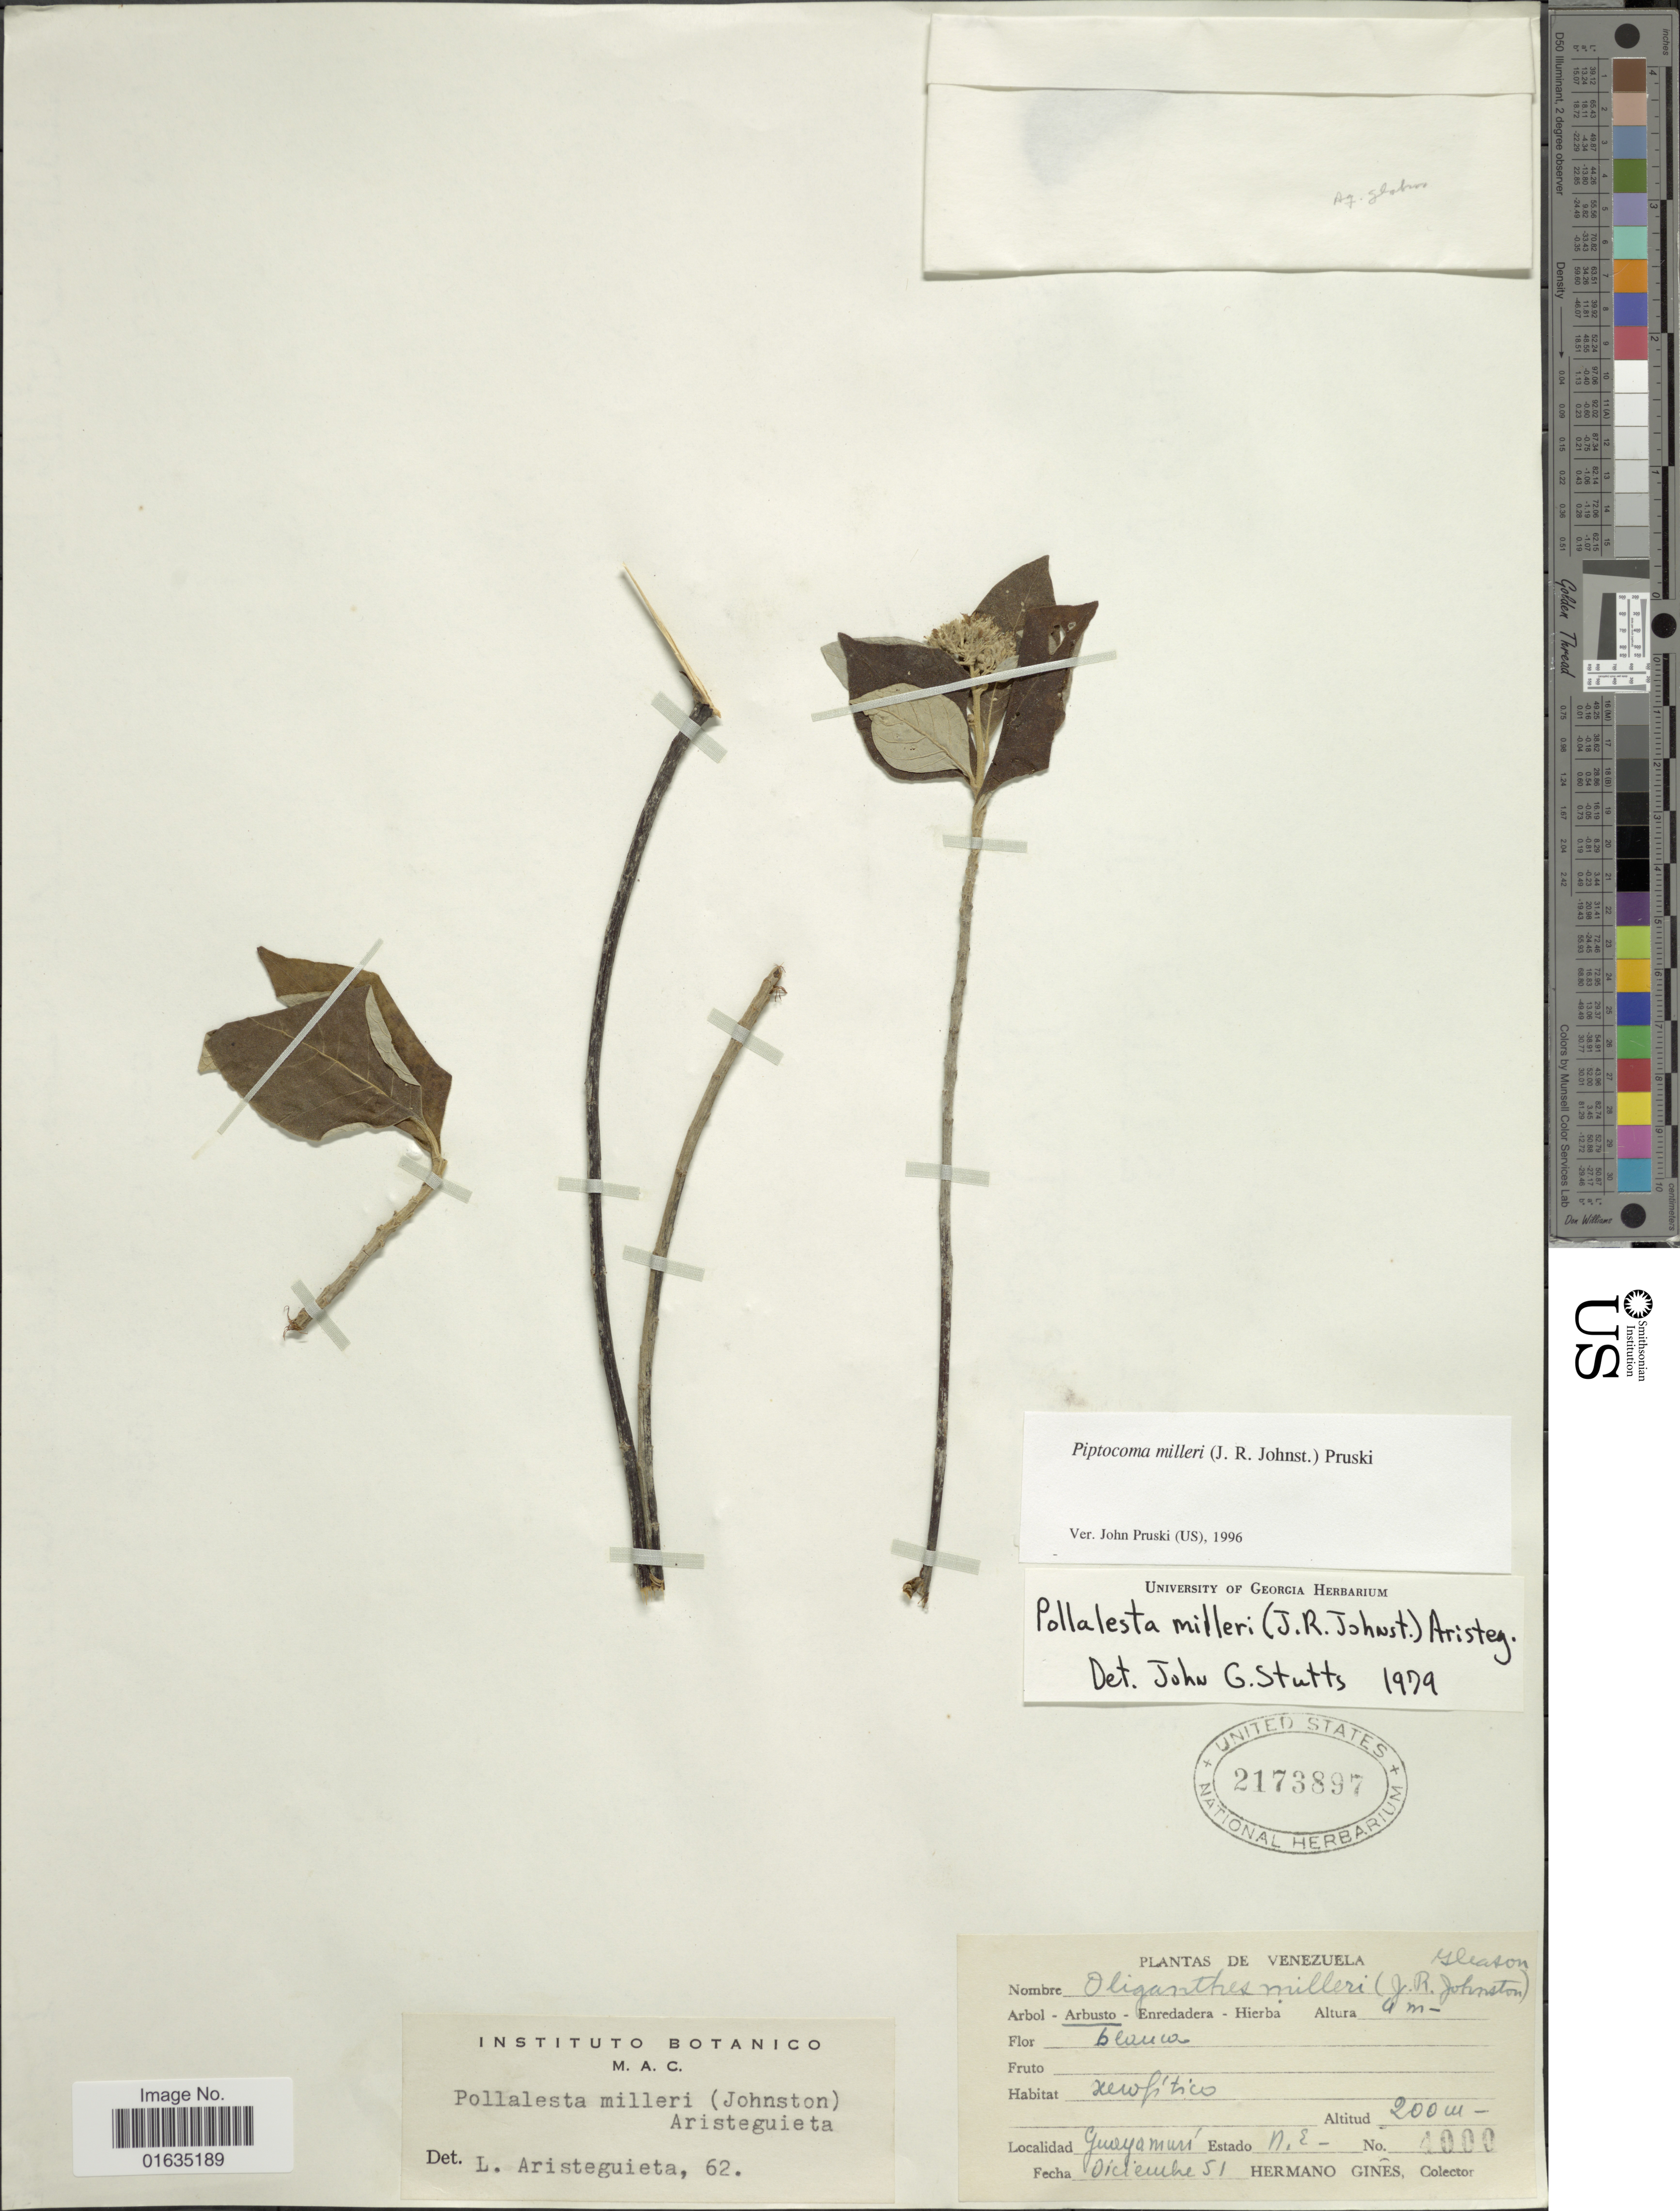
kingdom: Plantae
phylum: Tracheophyta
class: Magnoliopsida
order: Asterales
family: Asteraceae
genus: Piptocoma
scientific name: Piptocoma milleri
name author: (J.R. Johnst.) Pruski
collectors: Bro. Gines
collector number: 4000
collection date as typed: Transcribed d/m/y: /12/51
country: Venezuela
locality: Guieyamuri, Estado N. E.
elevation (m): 200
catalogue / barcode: US 2173897